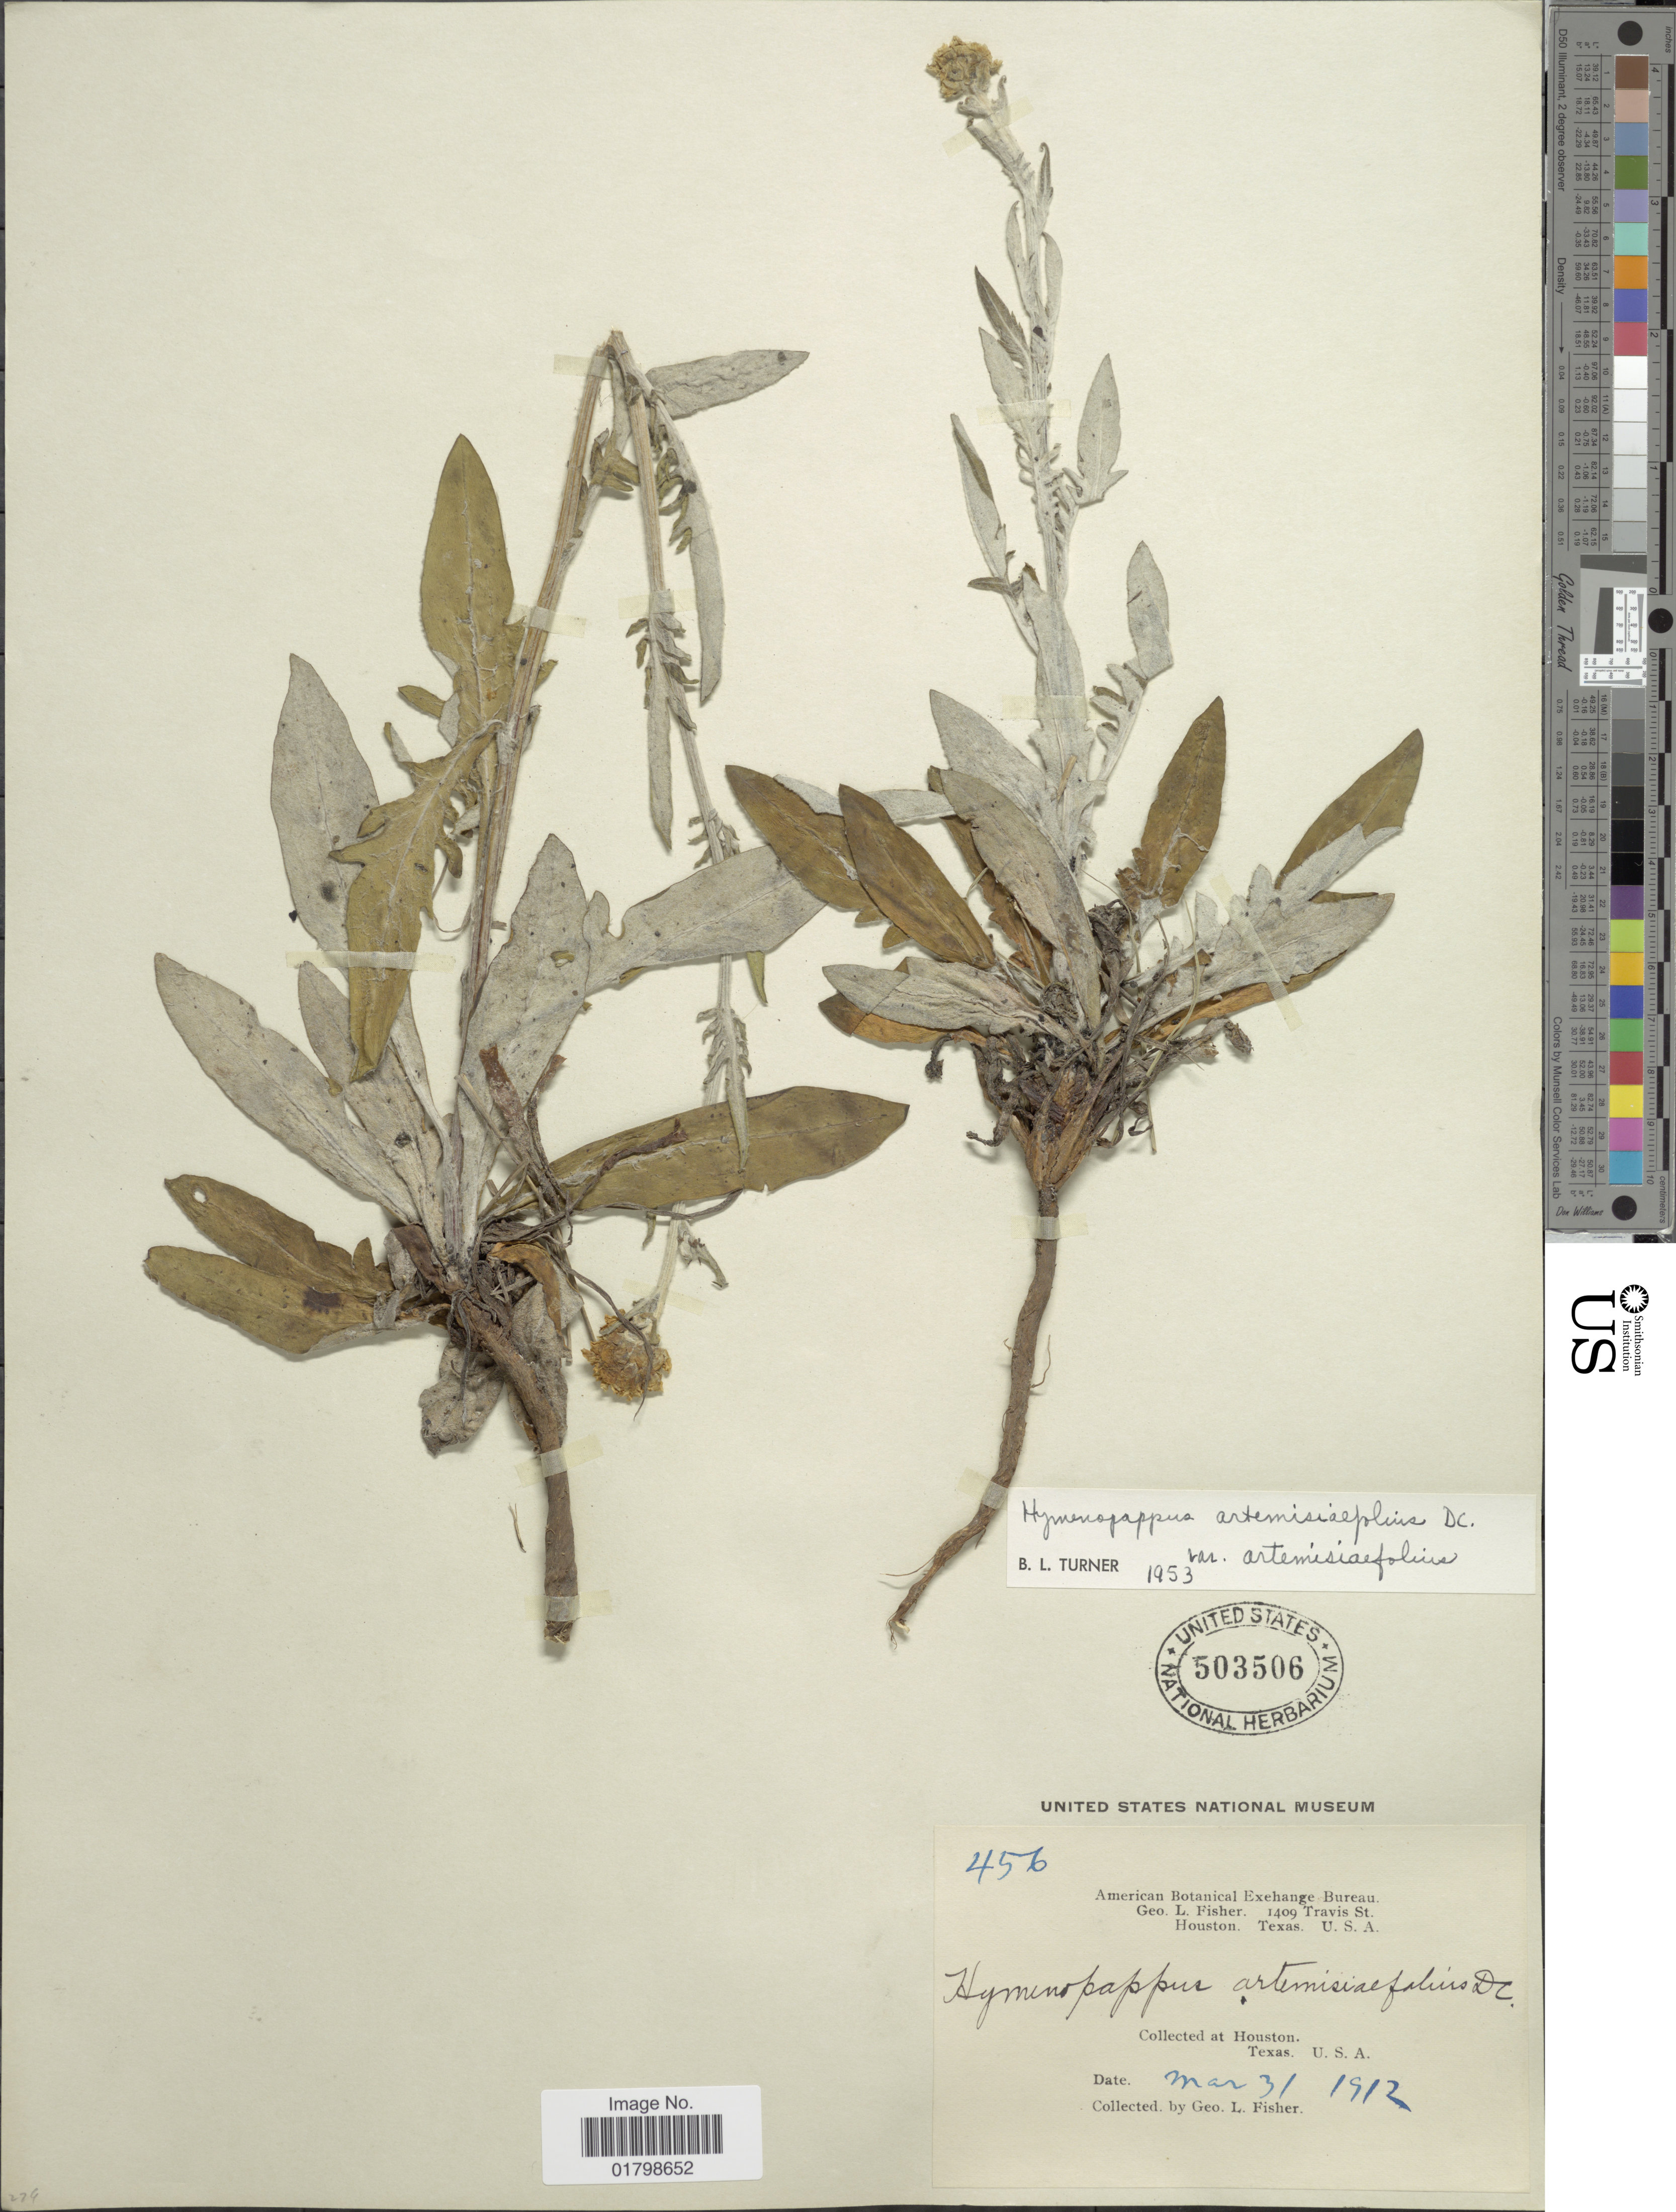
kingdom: Plantae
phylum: Tracheophyta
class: Magnoliopsida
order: Asterales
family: Asteraceae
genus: Hymenopappus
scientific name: Hymenopappus artemisiifolius var. artemisiifolius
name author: DC.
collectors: G. L. Fisher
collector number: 456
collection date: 1912-03-31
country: United States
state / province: Texas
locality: Houston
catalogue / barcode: US 503506